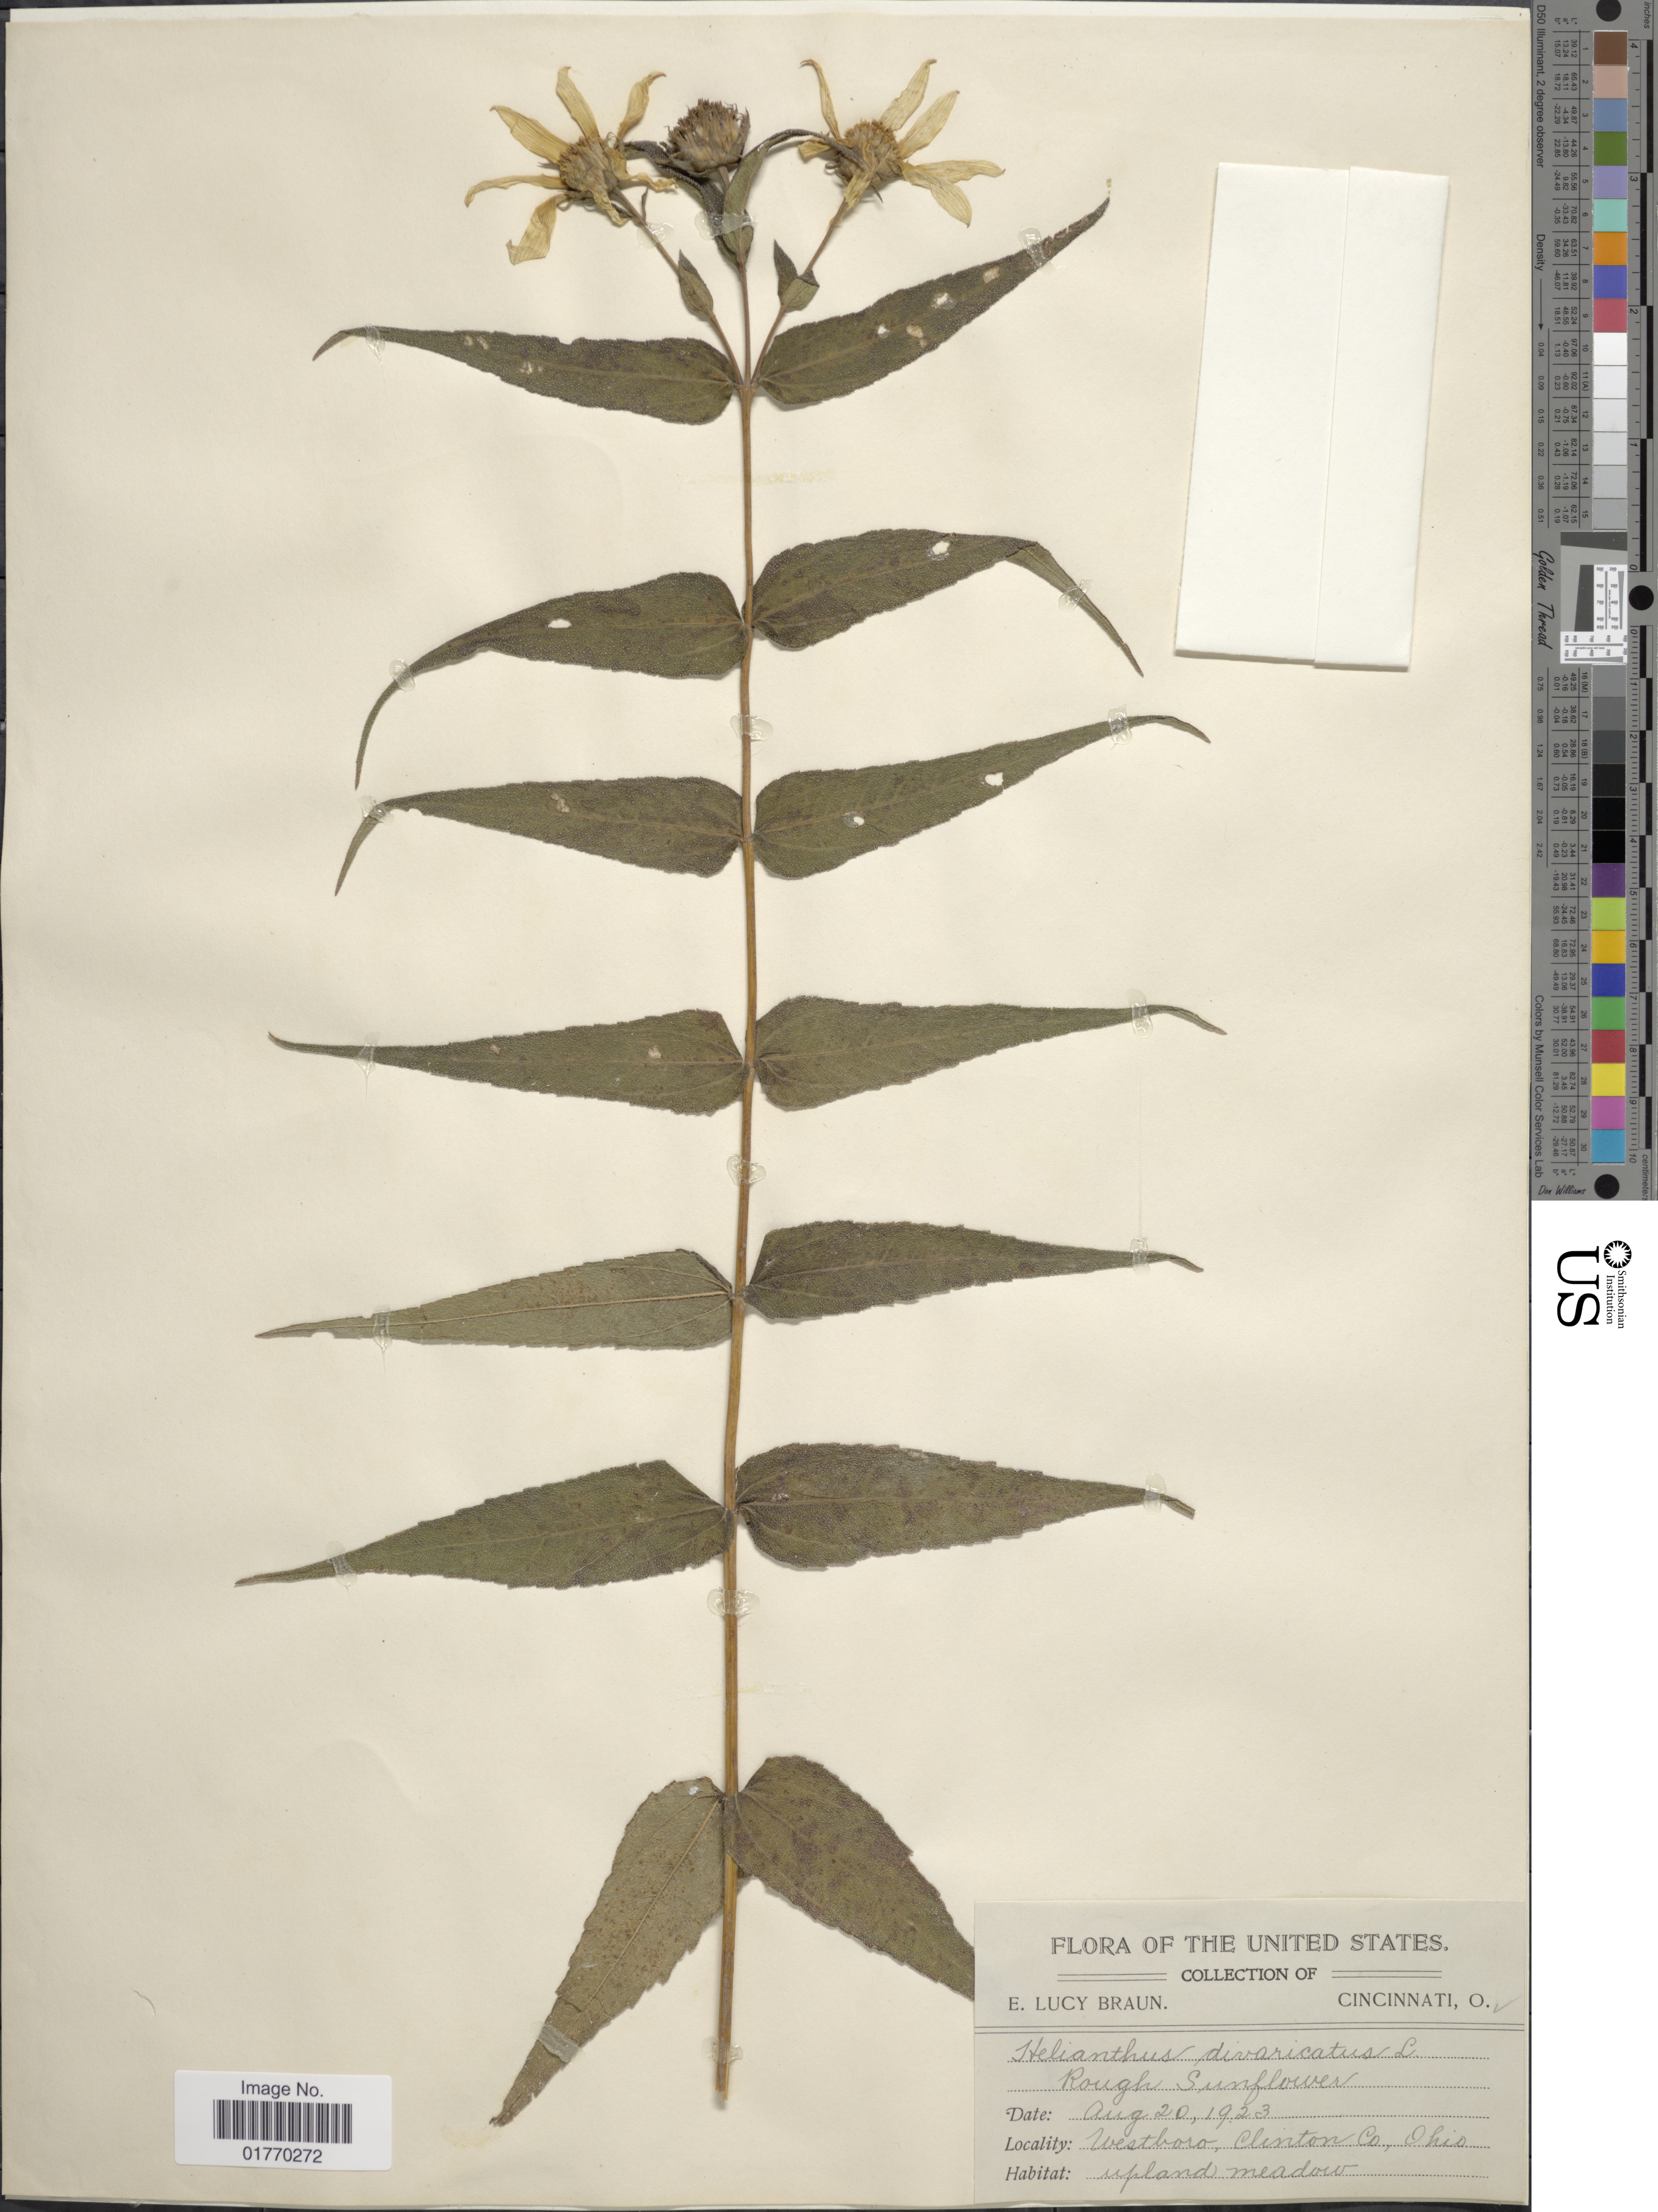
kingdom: Plantae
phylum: Tracheophyta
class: Magnoliopsida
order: Asterales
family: Asteraceae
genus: Helianthus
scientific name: Helianthus divaricatus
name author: L.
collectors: E. L. Braun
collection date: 1923-08-20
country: United States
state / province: Ohio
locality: Westboro, Clinton Co., Ohio